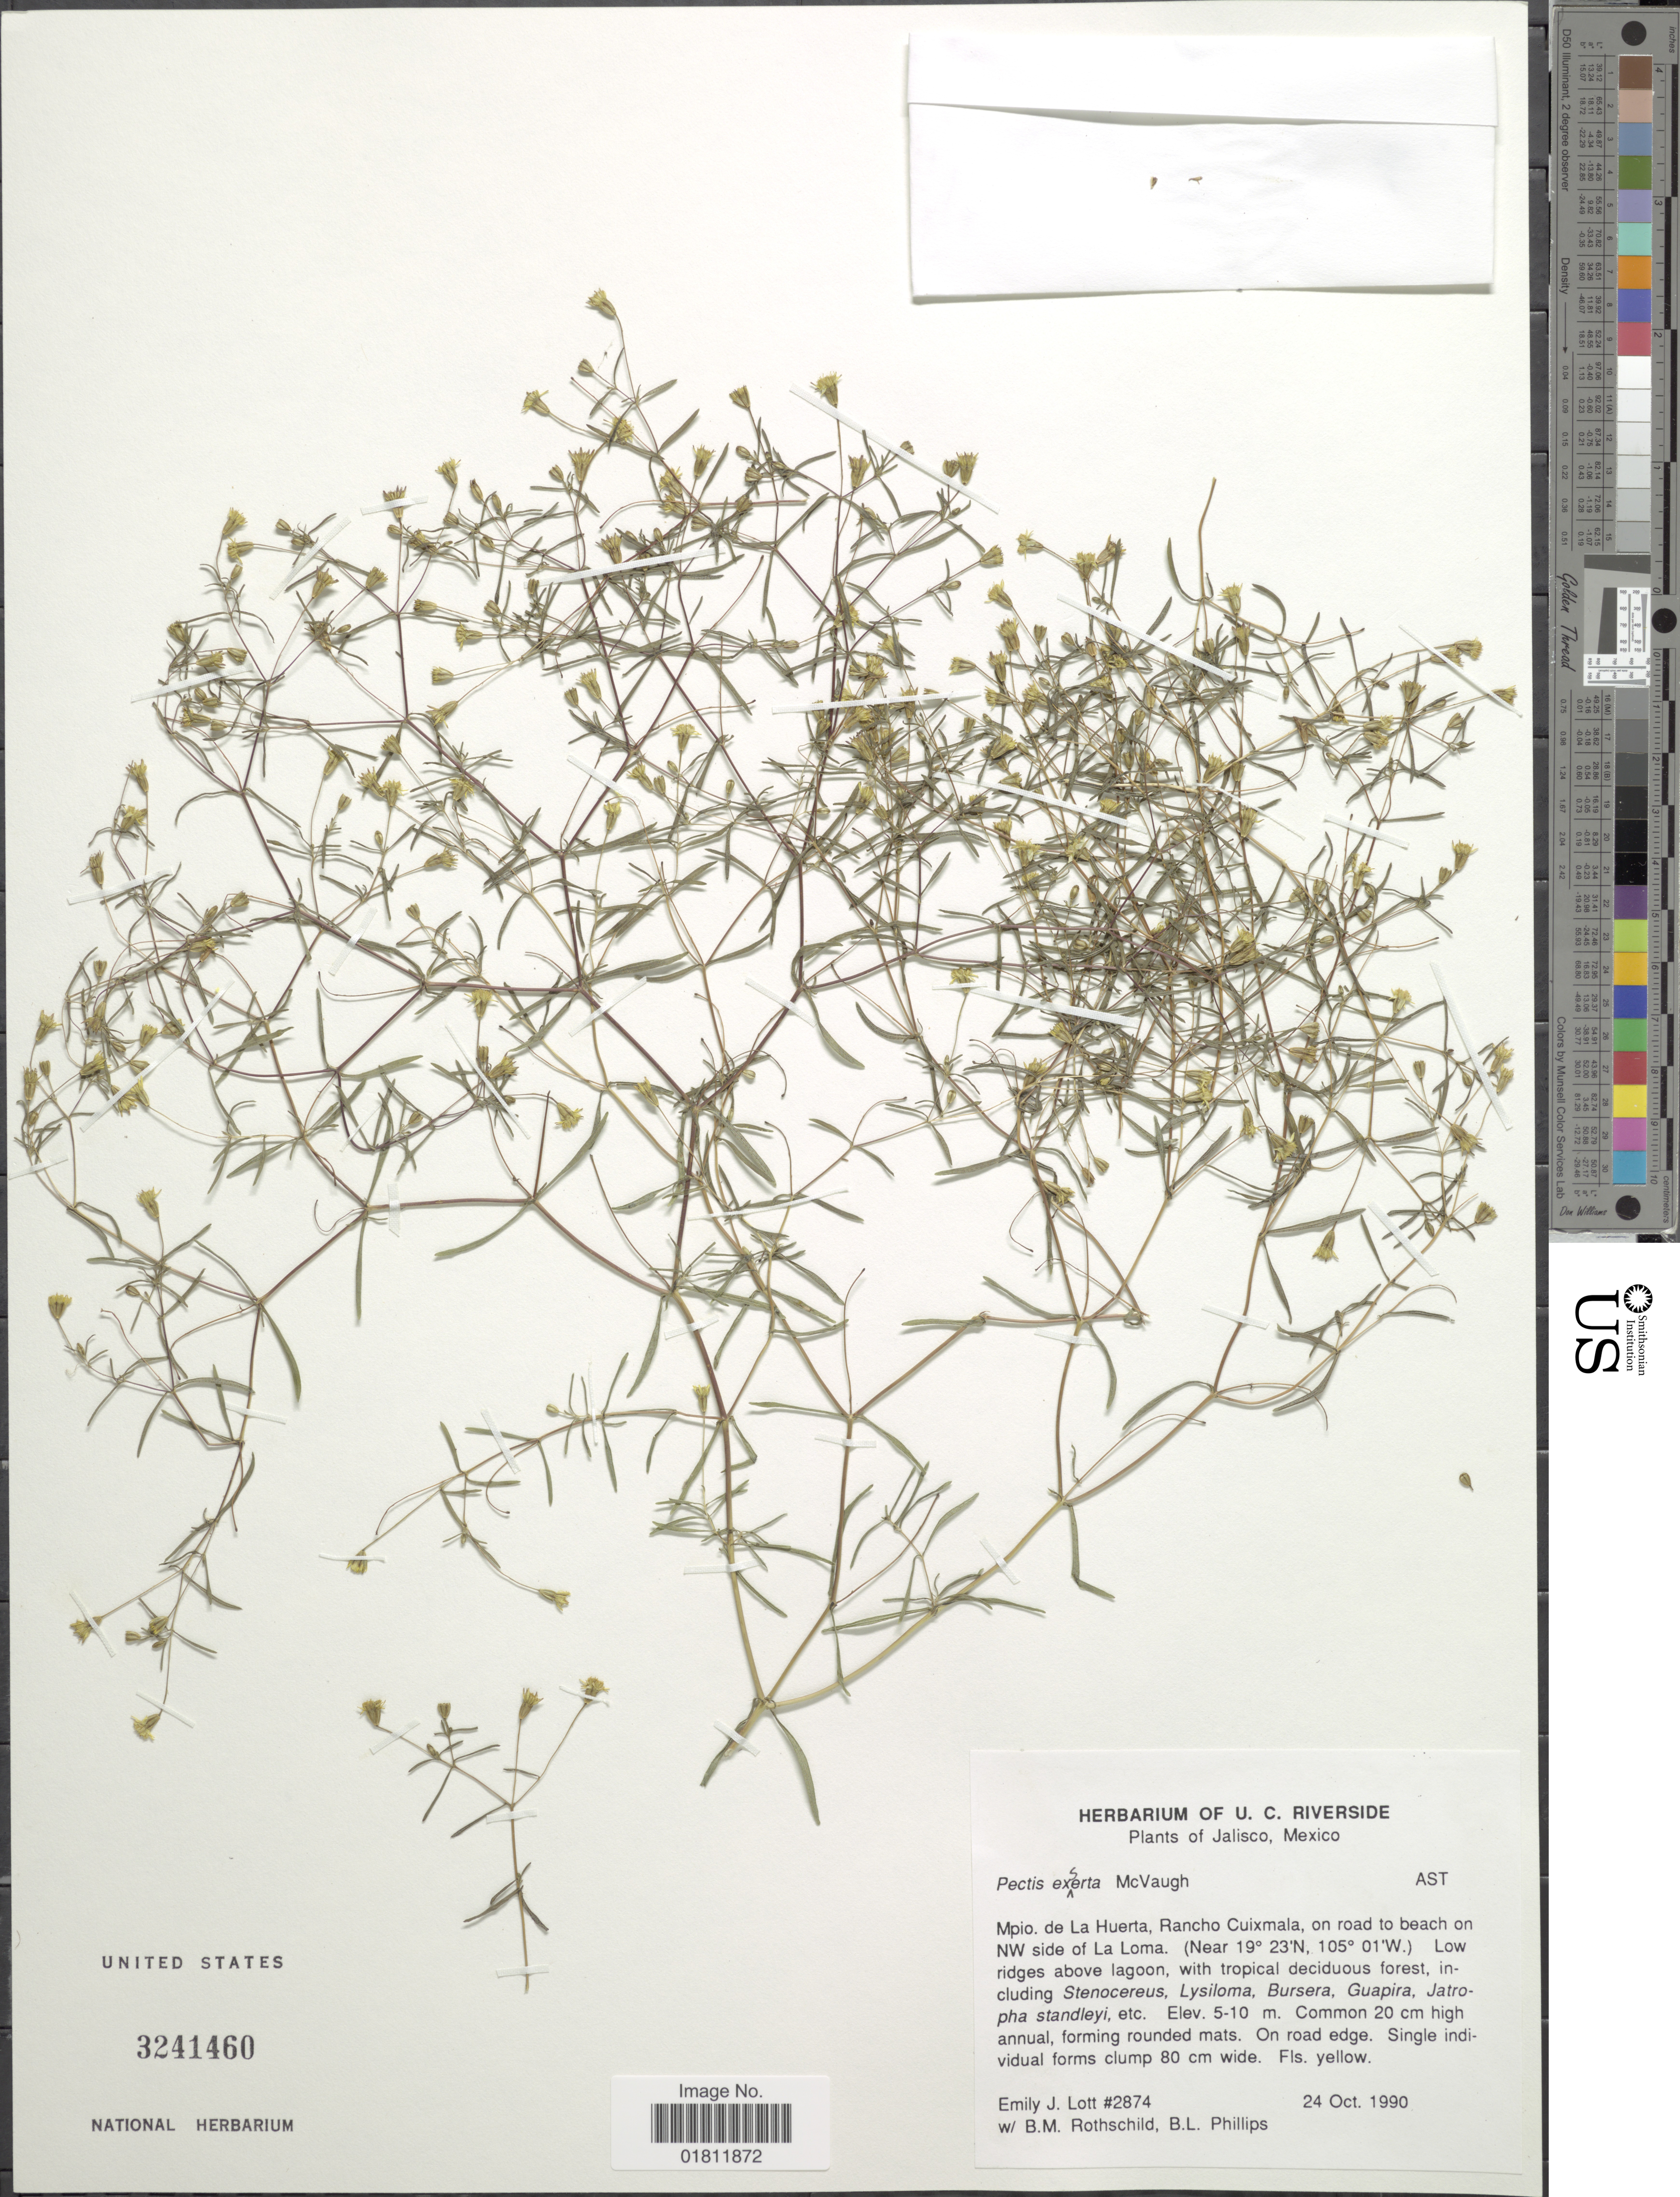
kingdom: Plantae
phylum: Tracheophyta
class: Magnoliopsida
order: Asterales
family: Asteraceae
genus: Pectis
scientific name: Pectis exserta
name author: McVaugh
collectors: E. J. Lott, B. Rothschild & B. L. Phillips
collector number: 2874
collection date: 1990-10-24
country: Mexico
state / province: Jalisco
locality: Mpio. de La Huerta, Rancho Cuixmala, on road to beach on NW side of La Loma,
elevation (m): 5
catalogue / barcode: US 3241460